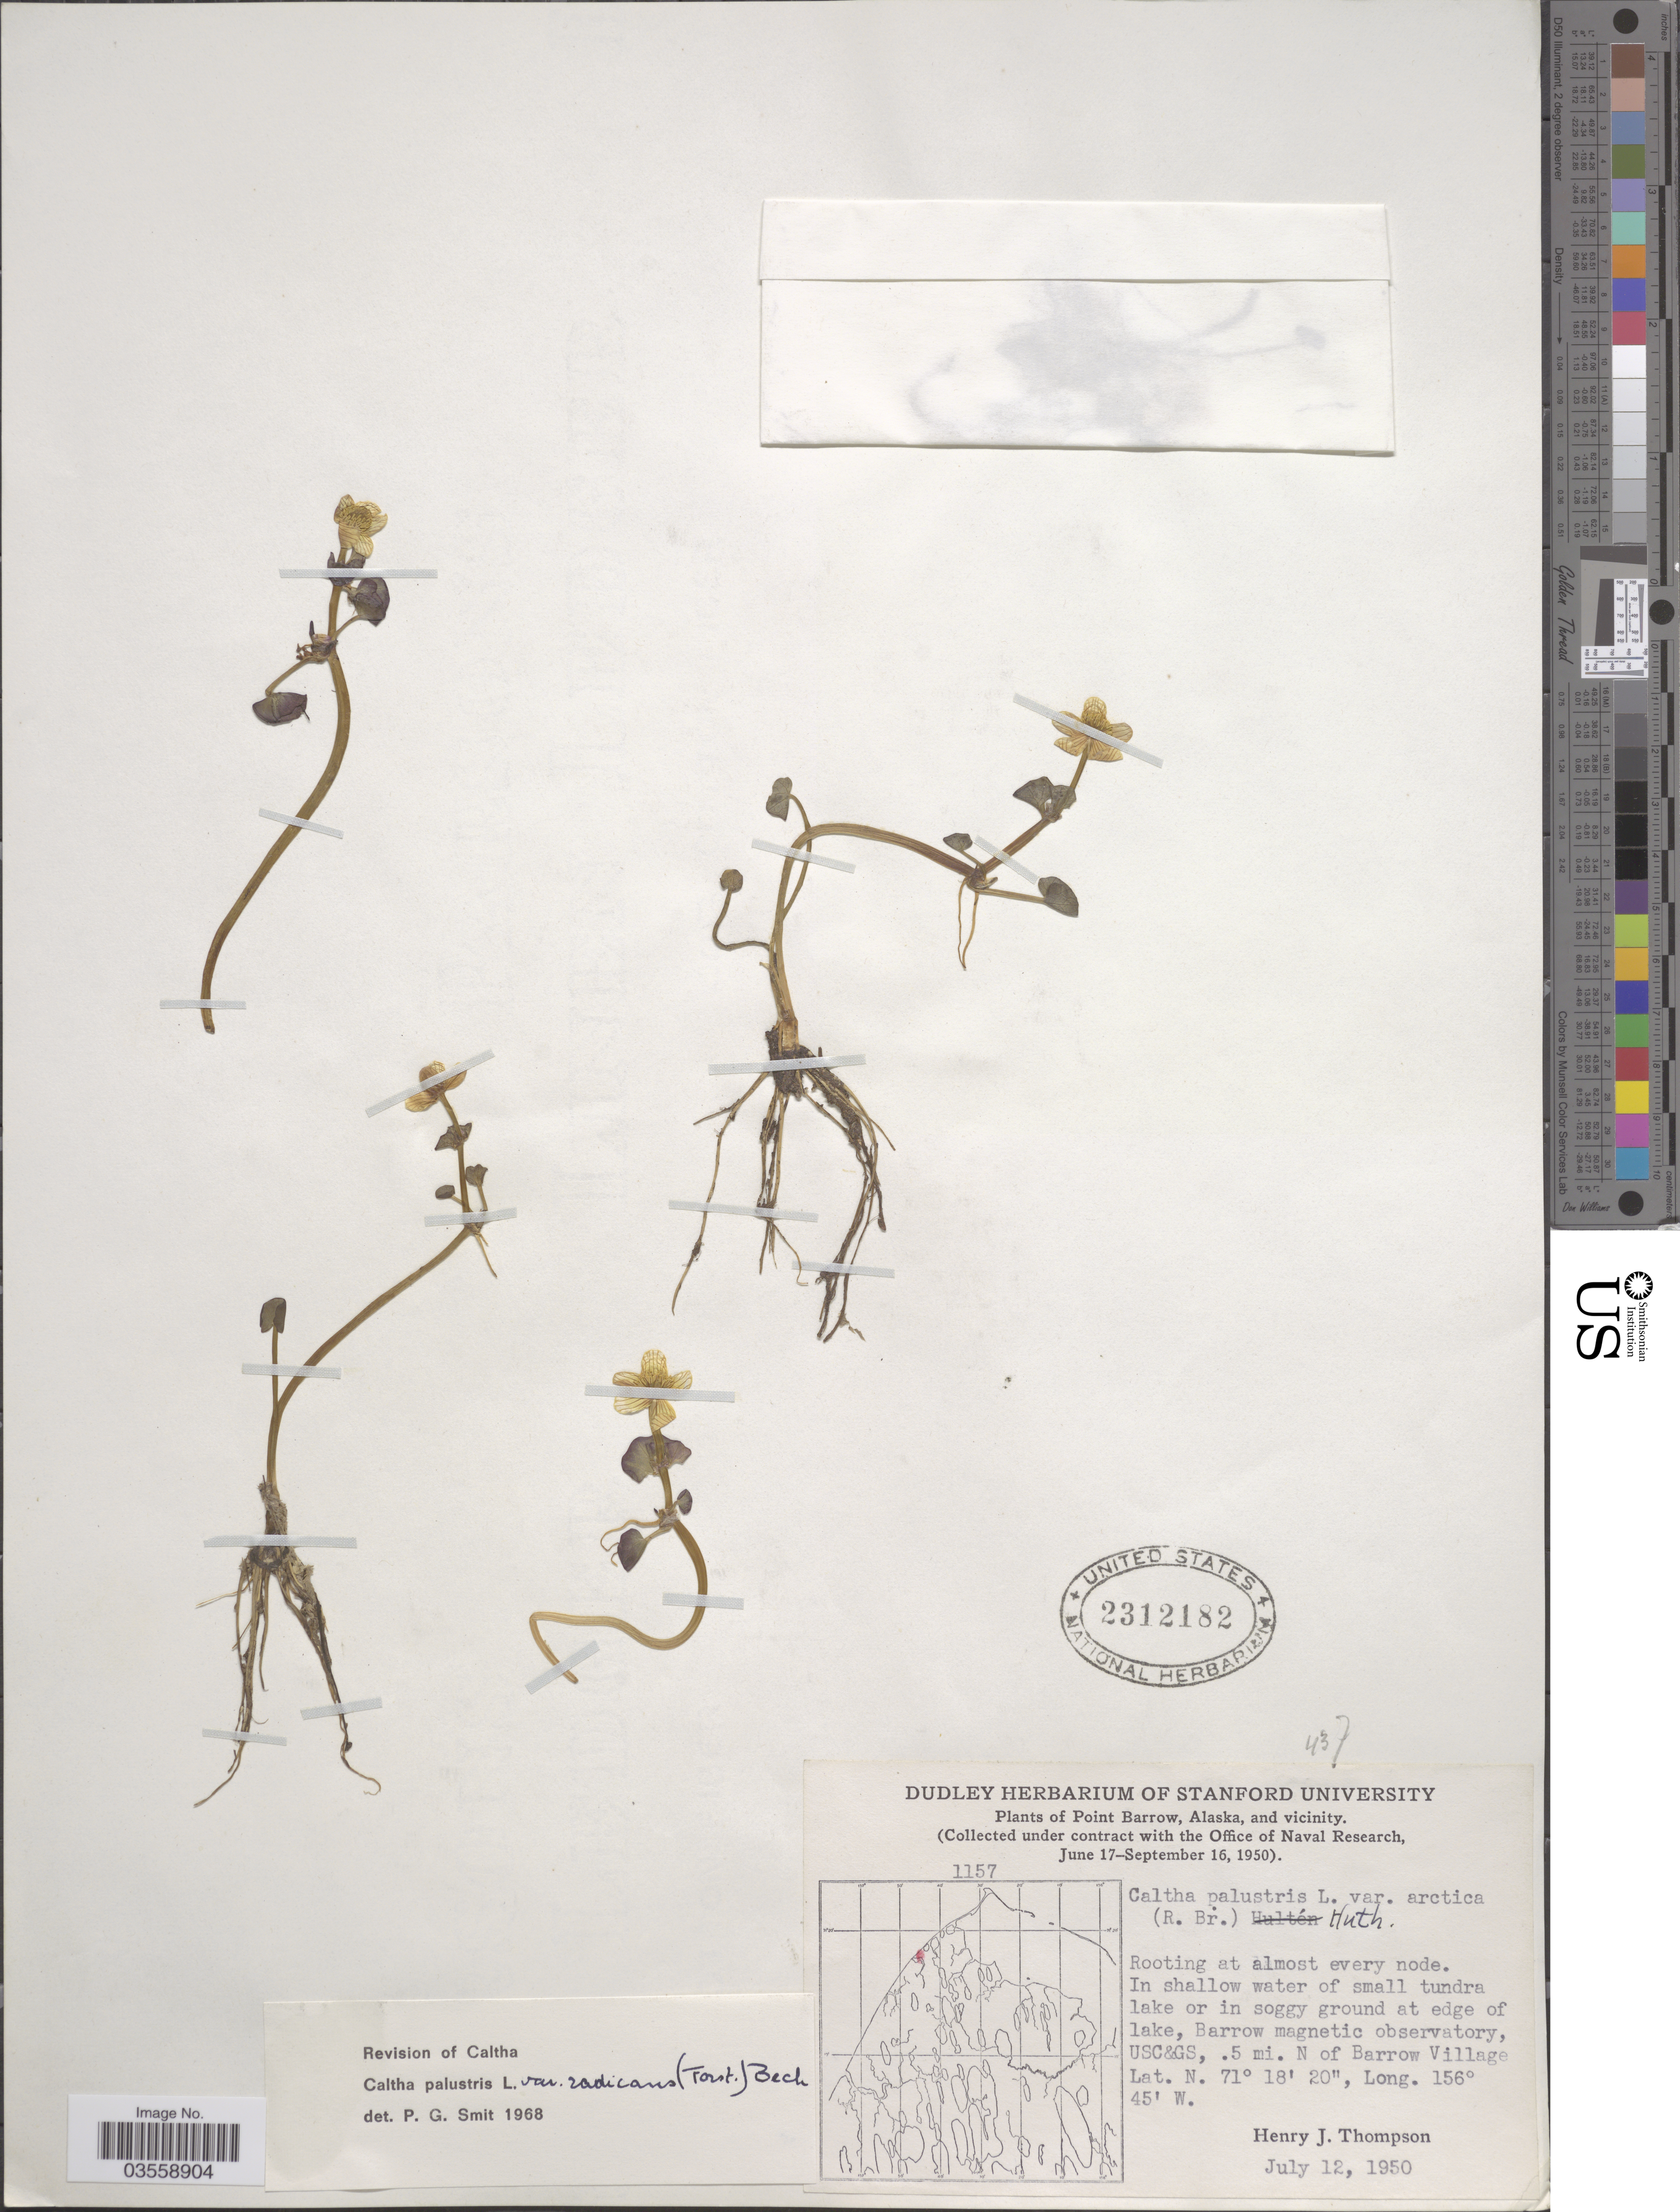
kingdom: Plantae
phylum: Tracheophyta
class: Magnoliopsida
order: Ranunculales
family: Ranunculaceae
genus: Caltha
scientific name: Caltha palustris var. radicans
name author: (T.F. Forst) Beck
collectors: H. J. Thompson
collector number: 1157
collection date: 1950-07-12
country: United States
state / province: Alaska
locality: Point Barrow, Alaska, and vicinity. Barrow magnetic observatory, USC&GS, 5 mi. N of Barrow Village.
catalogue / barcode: US 2312182